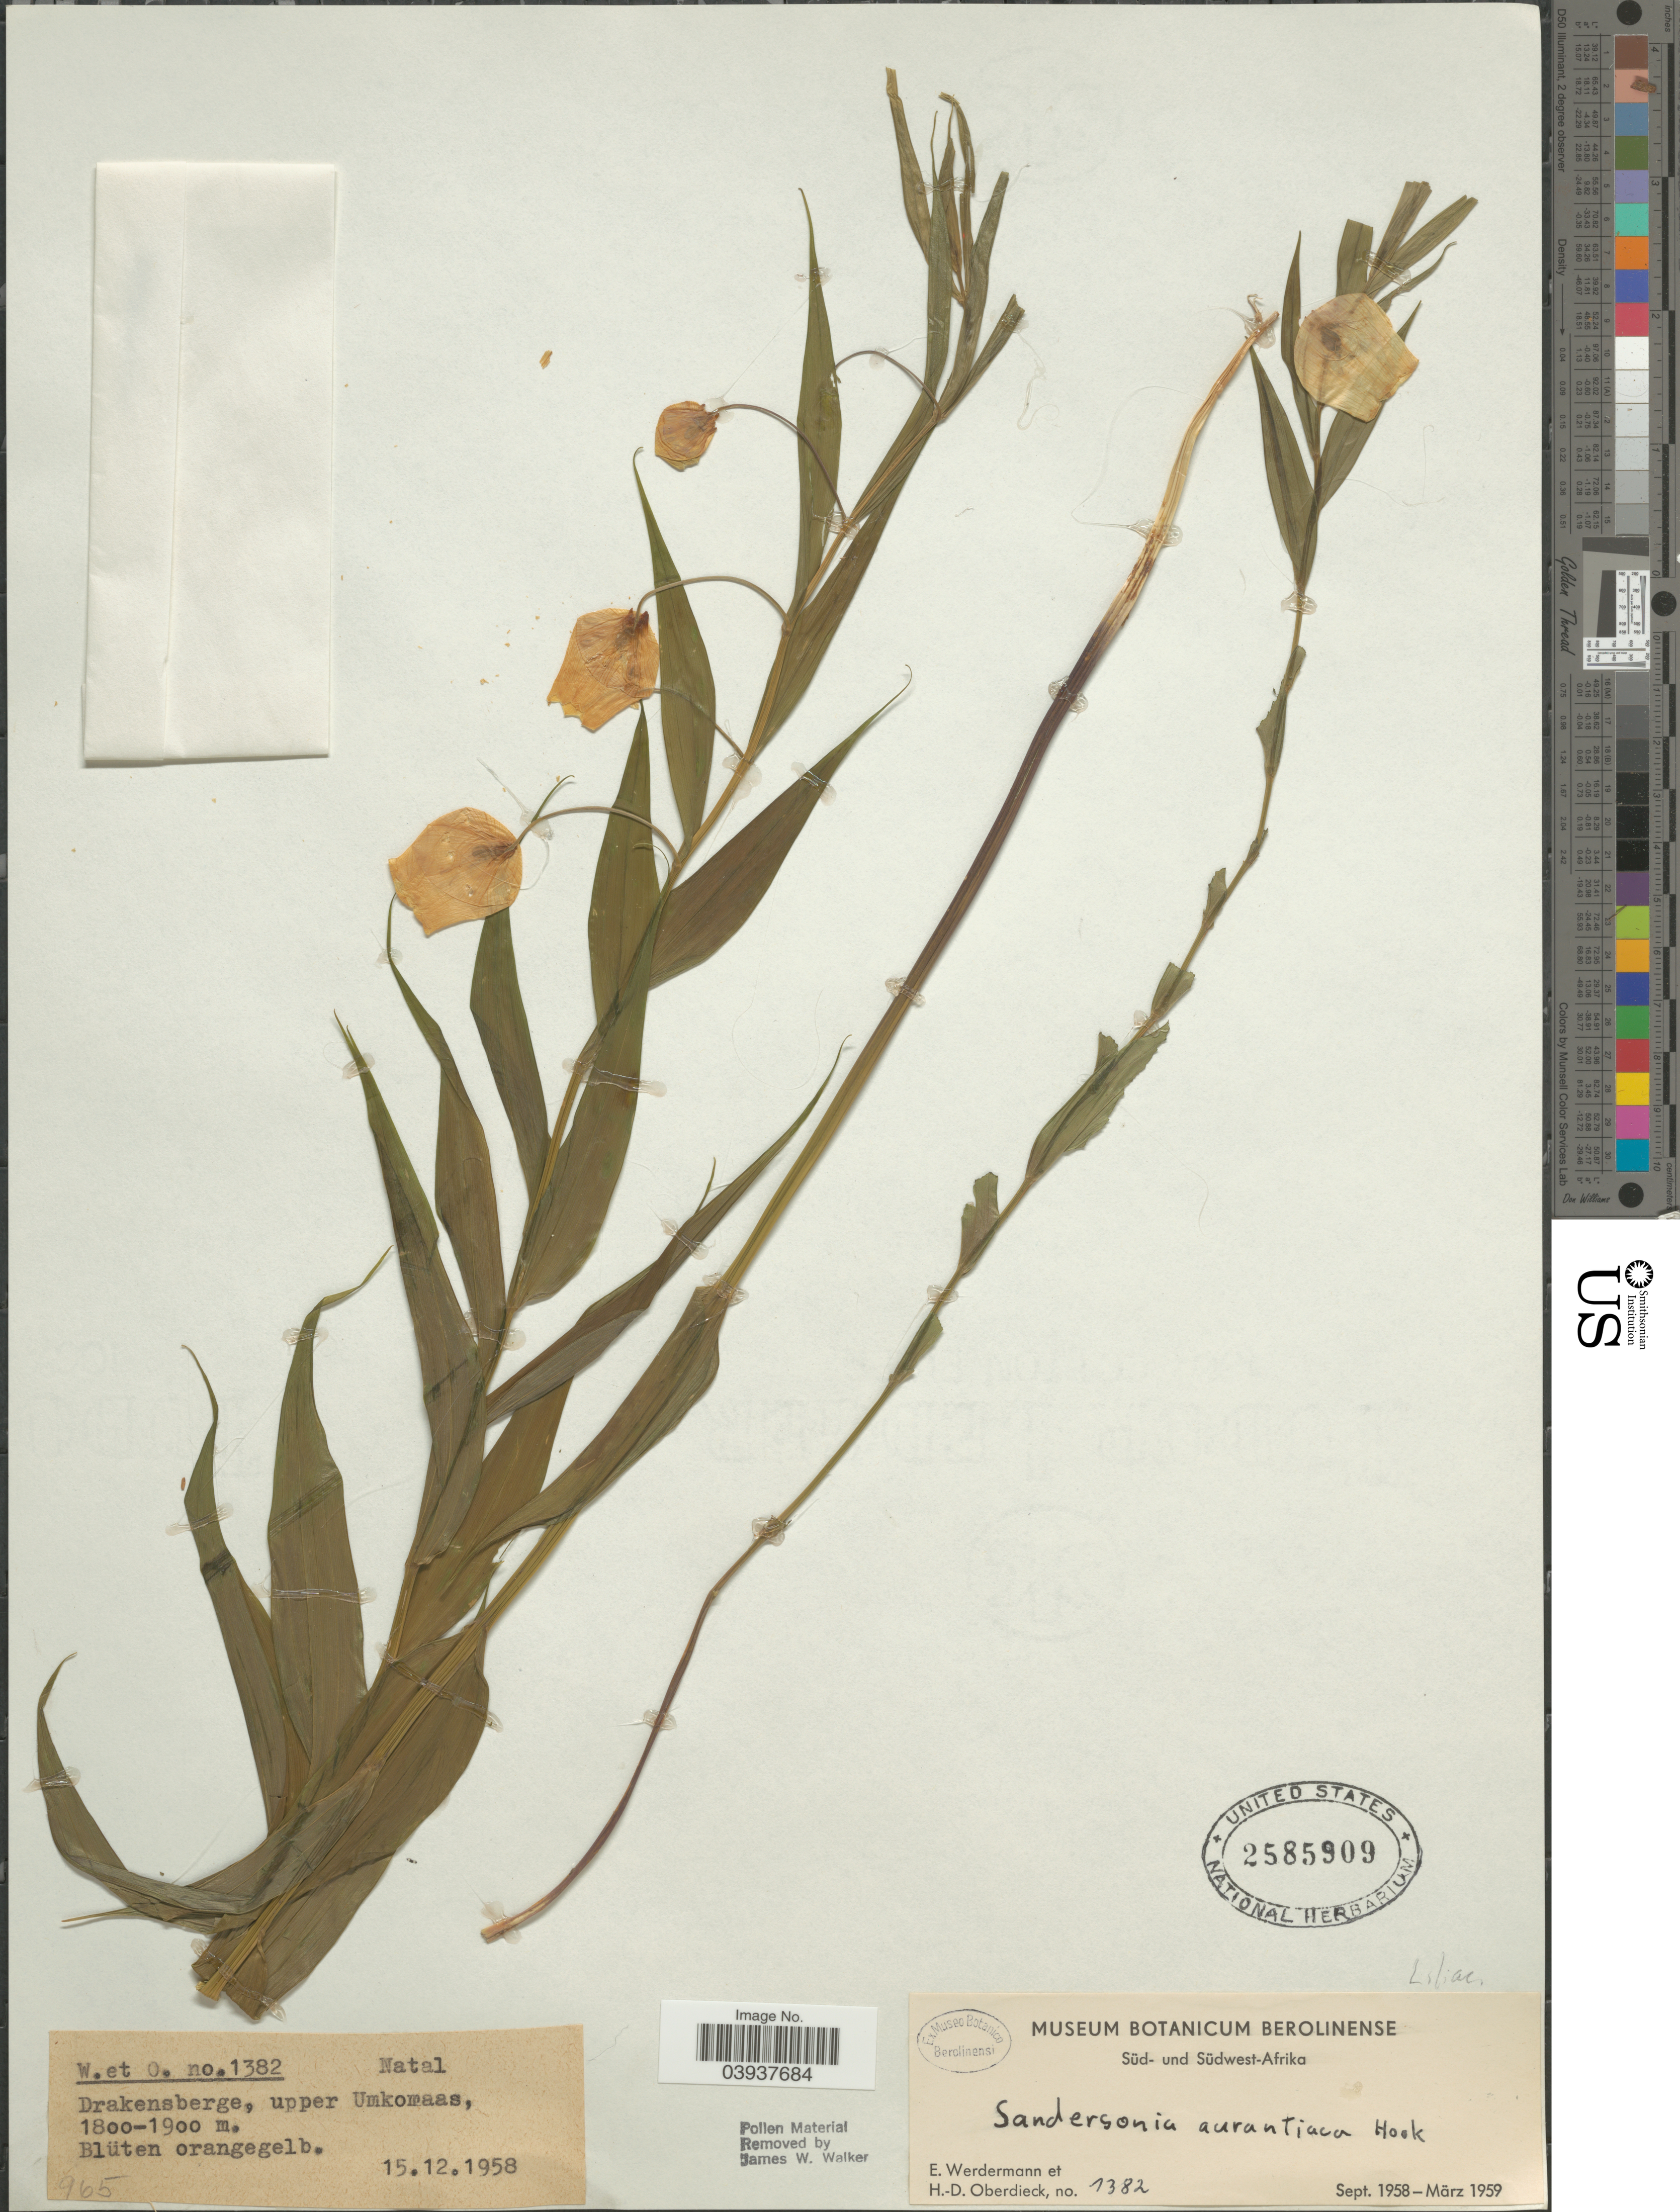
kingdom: Plantae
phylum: Tracheophyta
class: Liliopsida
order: Liliales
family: Colchicaceae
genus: Sandersonia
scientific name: Sandersonia aurantiaca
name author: Hook.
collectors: E. Werdermann & H. Oberdieck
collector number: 1382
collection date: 1958-12-15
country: South Africa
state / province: KwaZulu-Natal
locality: Natal. Drakensberge, upper Umkomaas.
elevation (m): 1800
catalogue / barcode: US 2585909